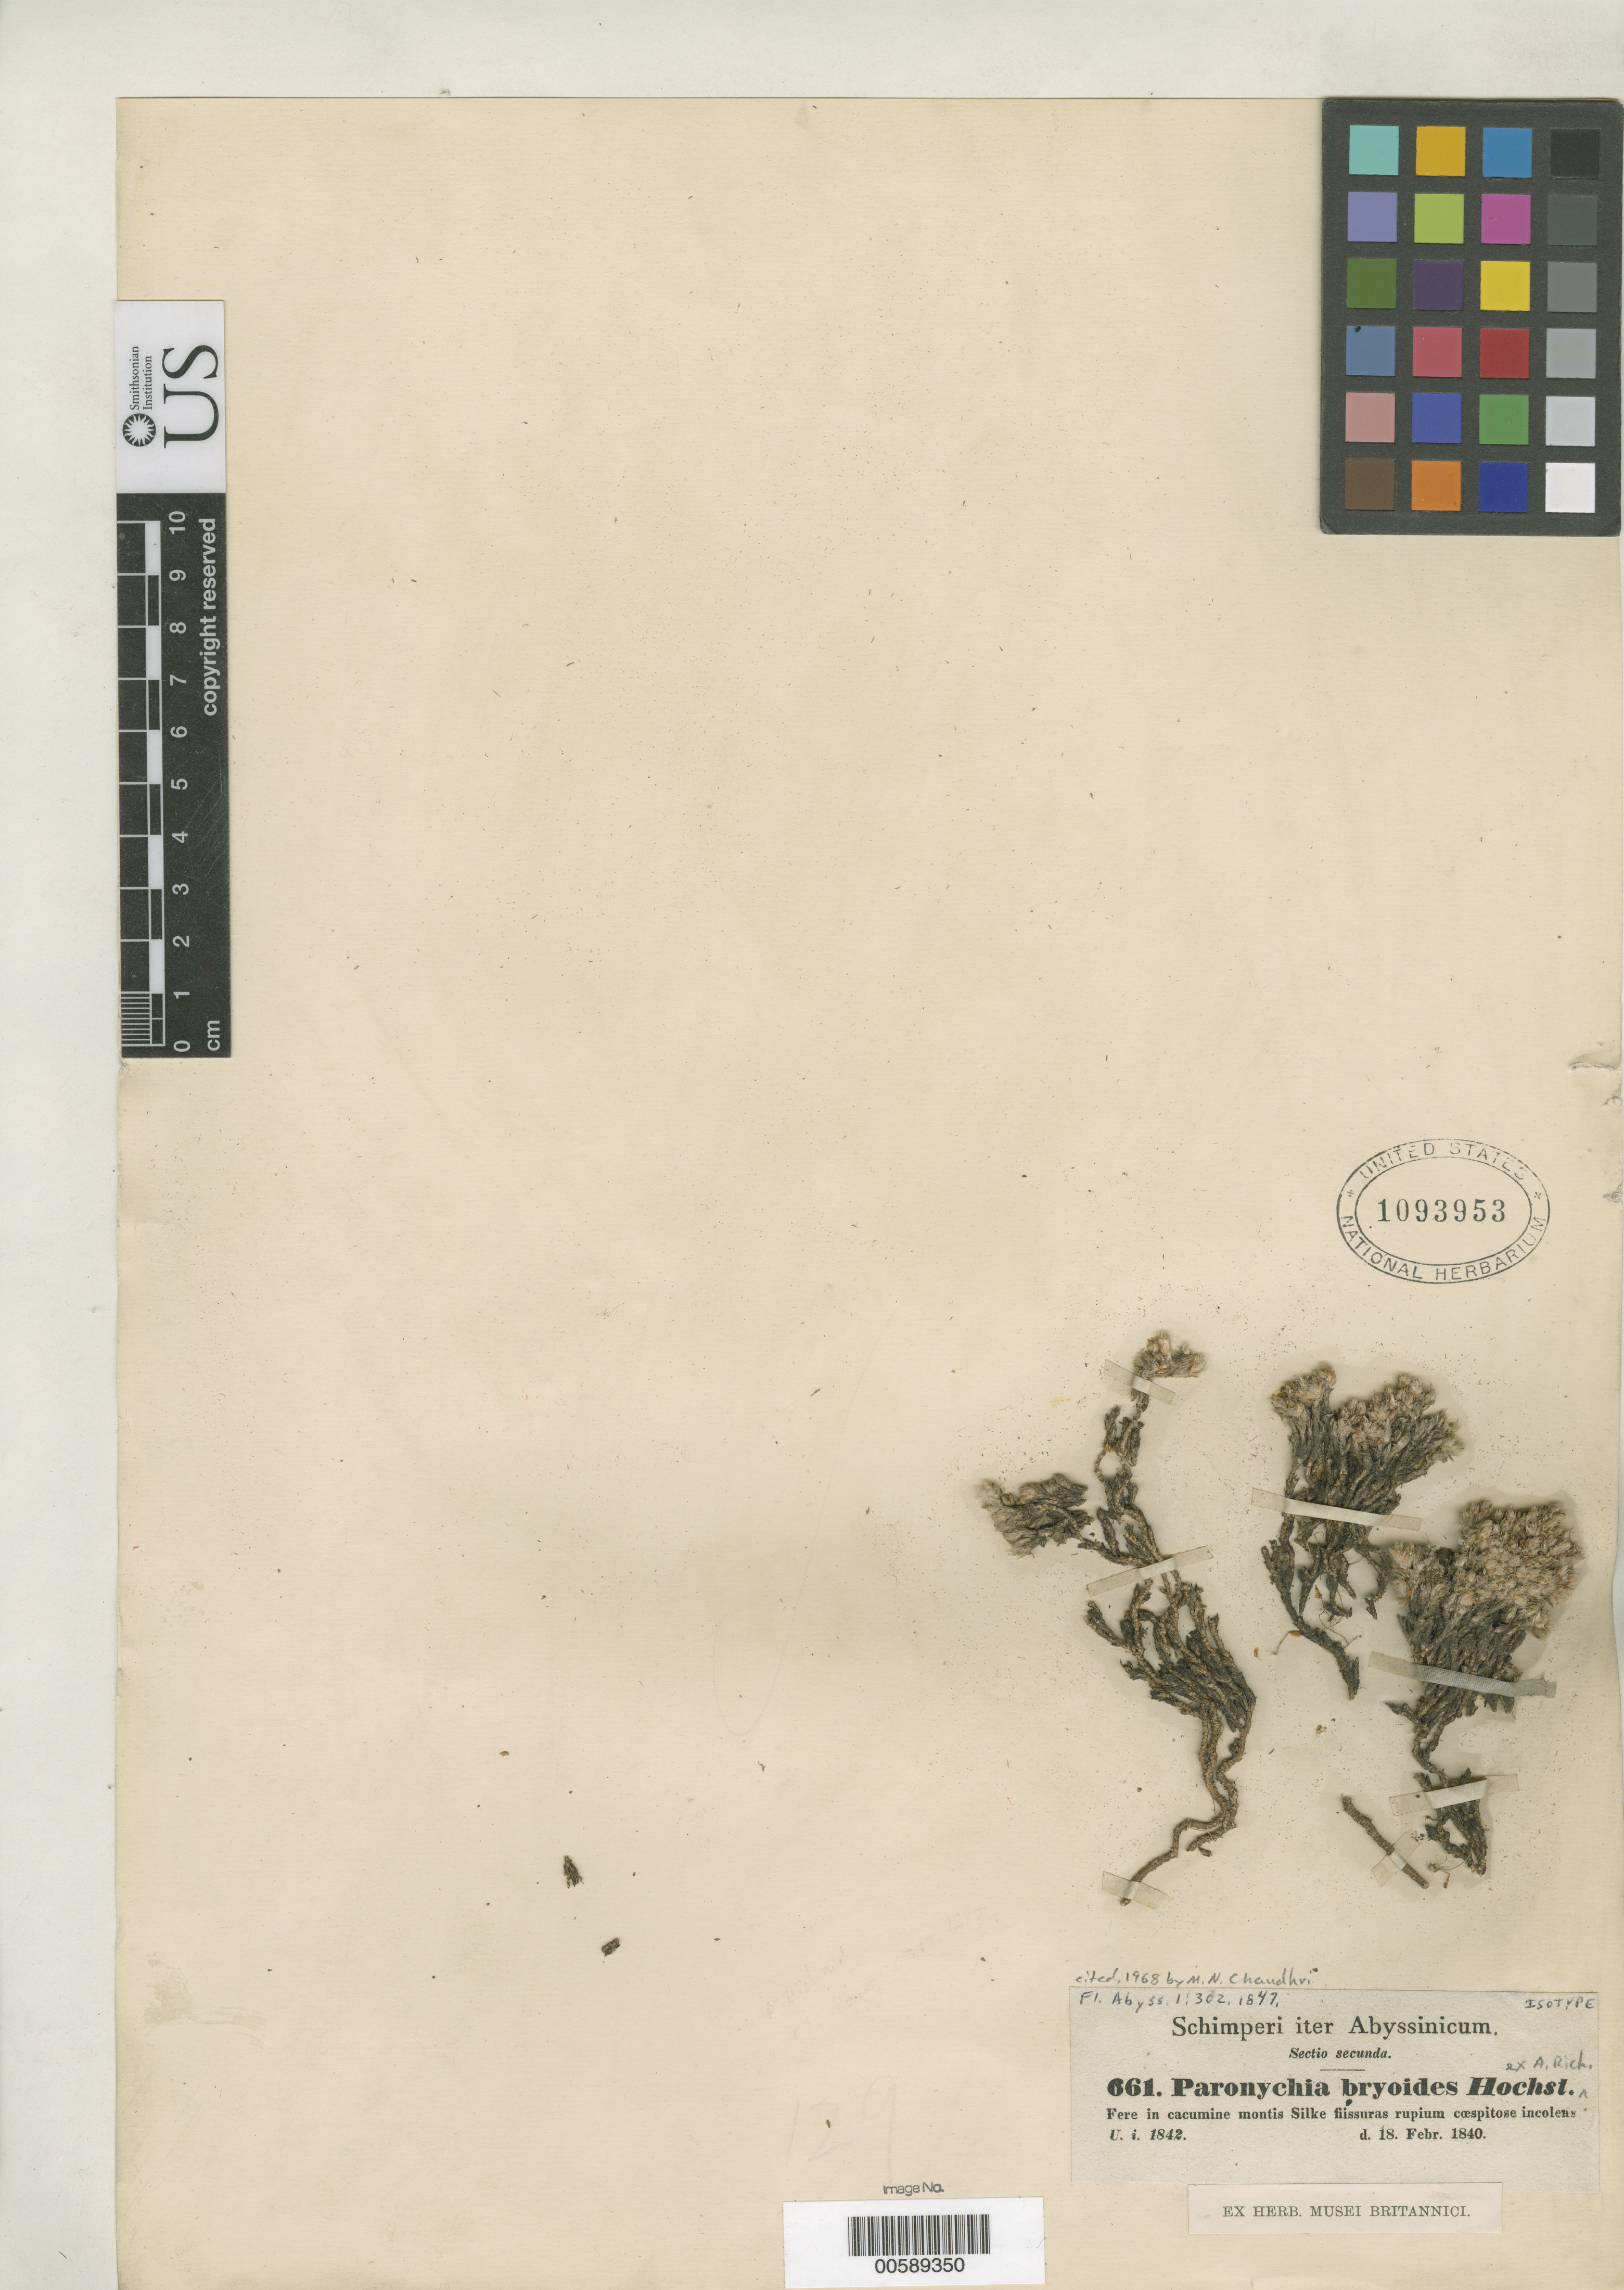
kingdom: Plantae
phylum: Tracheophyta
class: Magnoliopsida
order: Caryophyllales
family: Caryophyllaceae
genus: Paronychia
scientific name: Paronychia bryoides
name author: Hochst. ex A. Rich.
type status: Isotype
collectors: G. W. Schimper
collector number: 661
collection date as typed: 18 Feb 1840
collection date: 1840-02-18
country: Ethiopia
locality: Fere in Cacumine Montis Silkefissuras rupium caespitose incolens.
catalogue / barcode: US 1093953